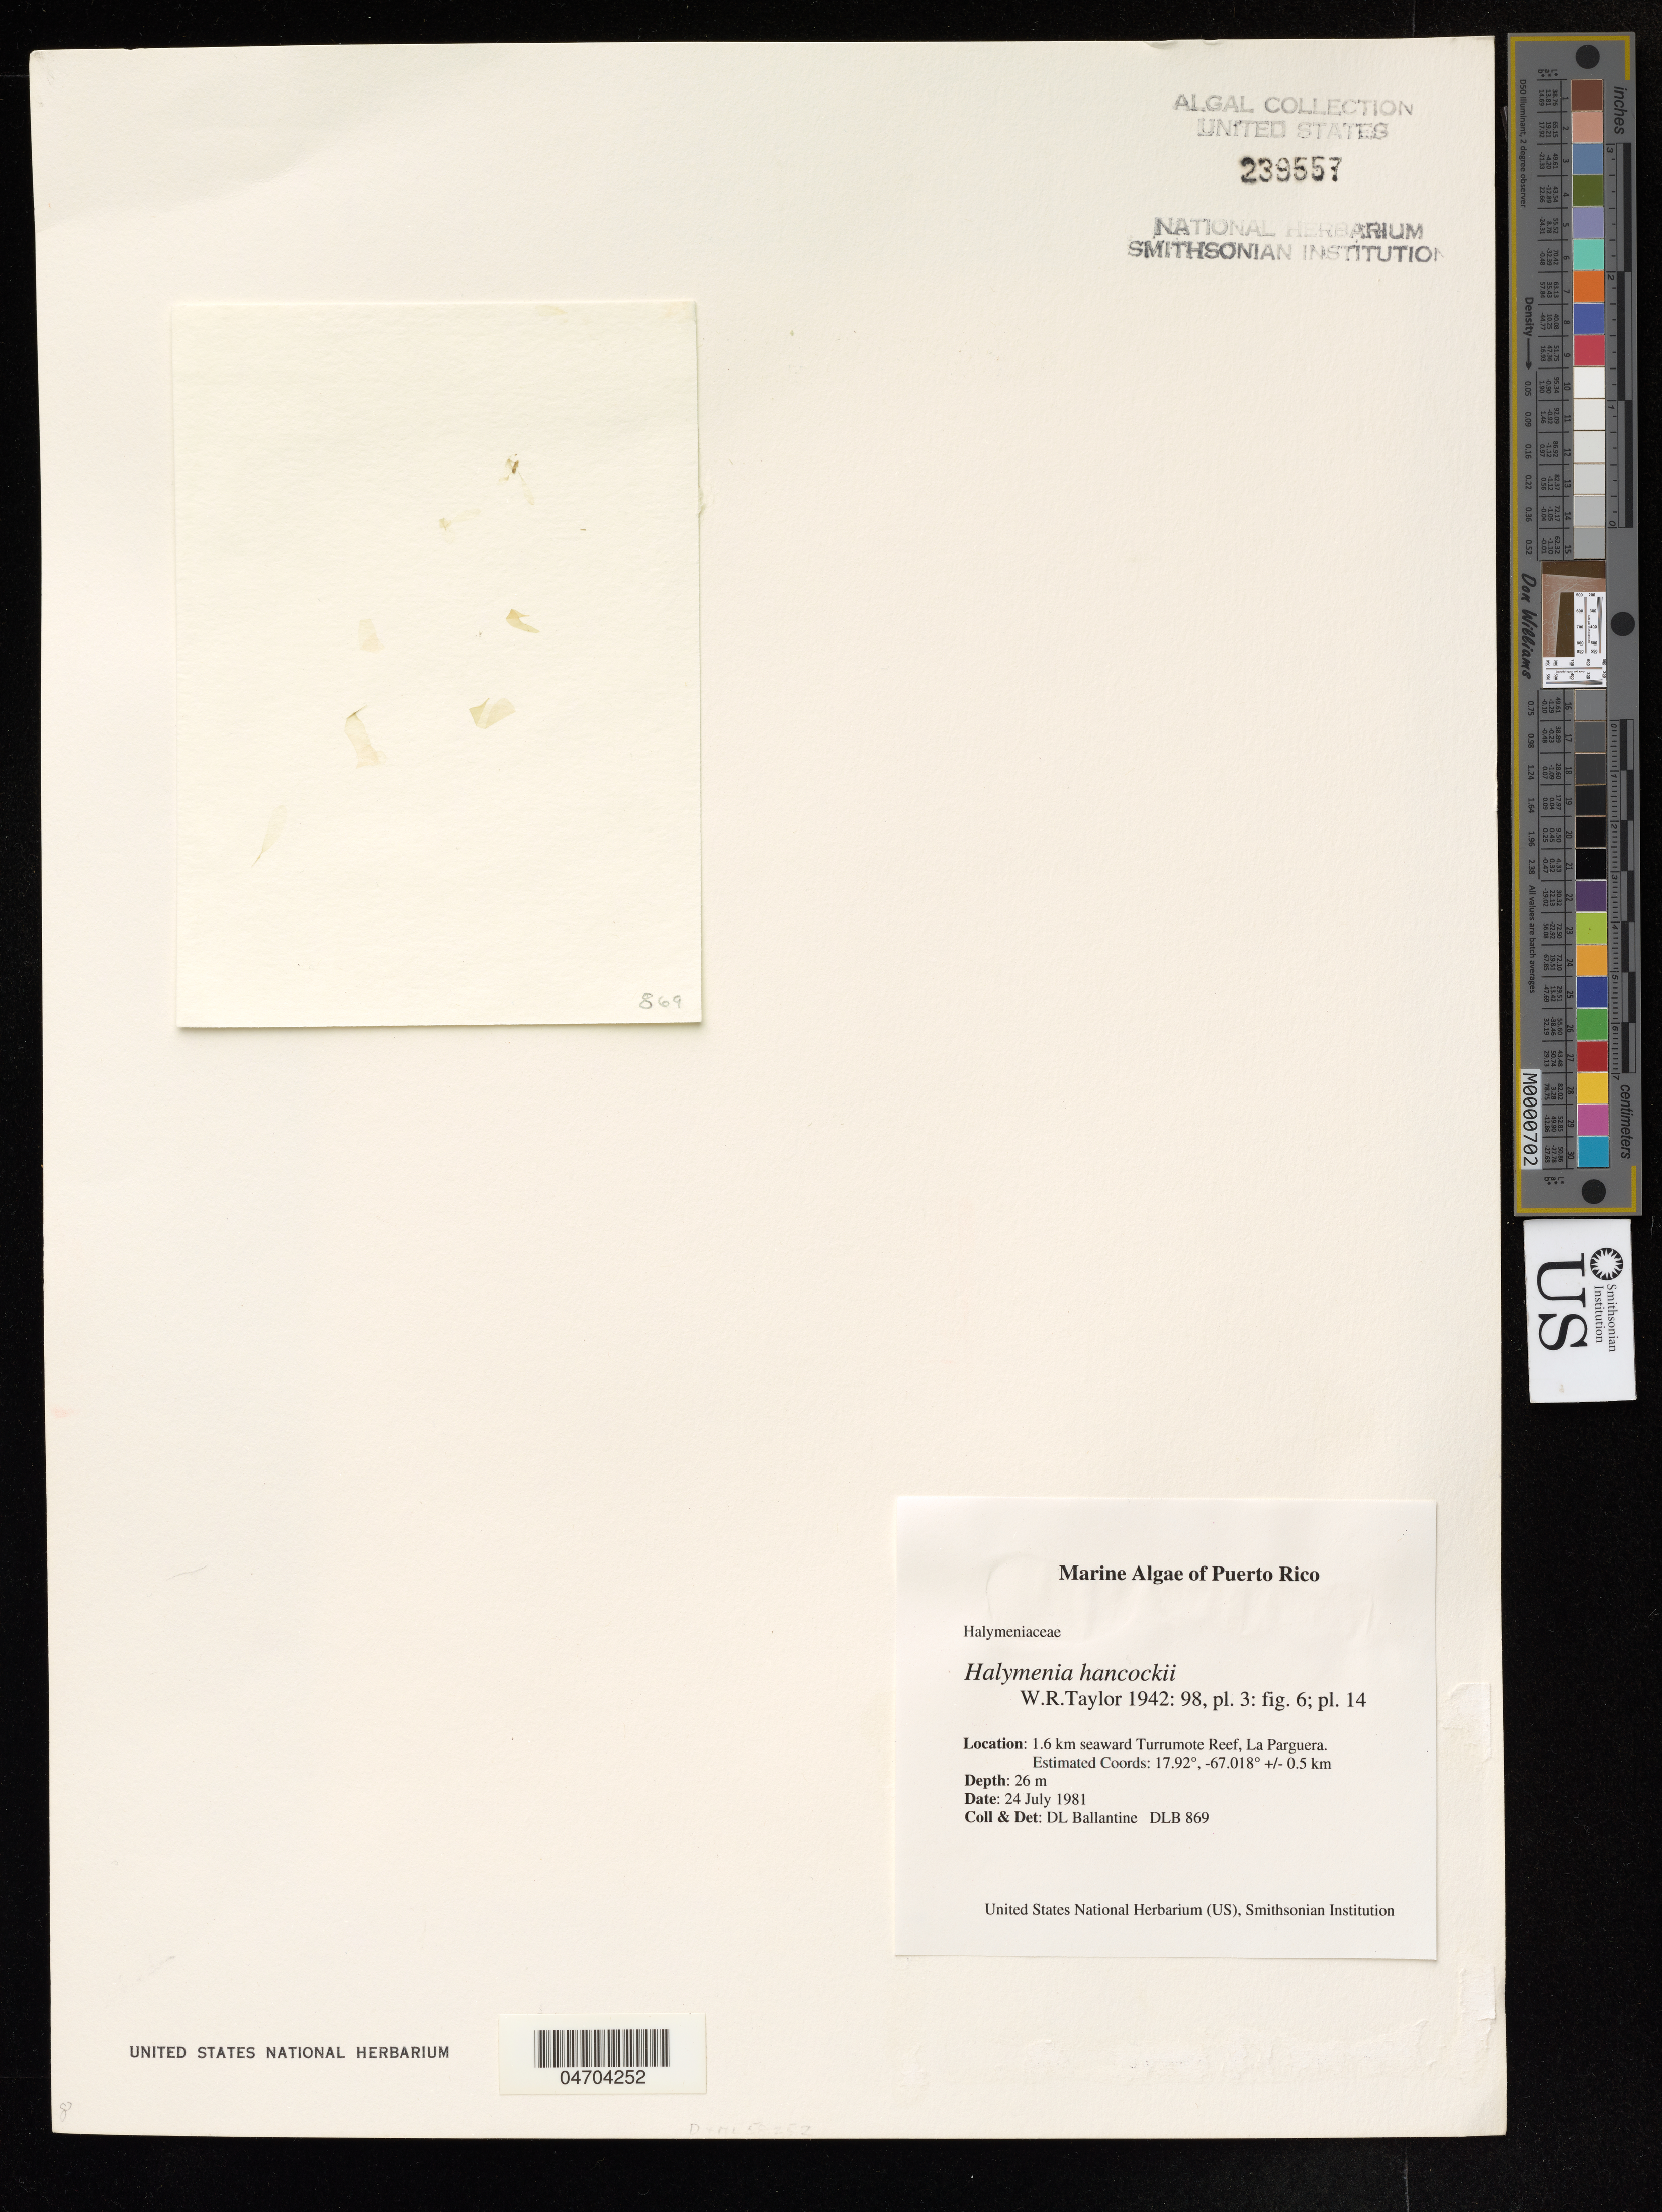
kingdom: Plantae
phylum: Rhodophyta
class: Florideophyceae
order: Halymeniales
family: Halymeniaceae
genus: Halymenia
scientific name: Halymenia hancockii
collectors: D. Ballantine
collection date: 1981-07-24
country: Puerto Rico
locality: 1.6 km seaward Turrumote Reef, La Parguera.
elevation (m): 26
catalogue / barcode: US 239557